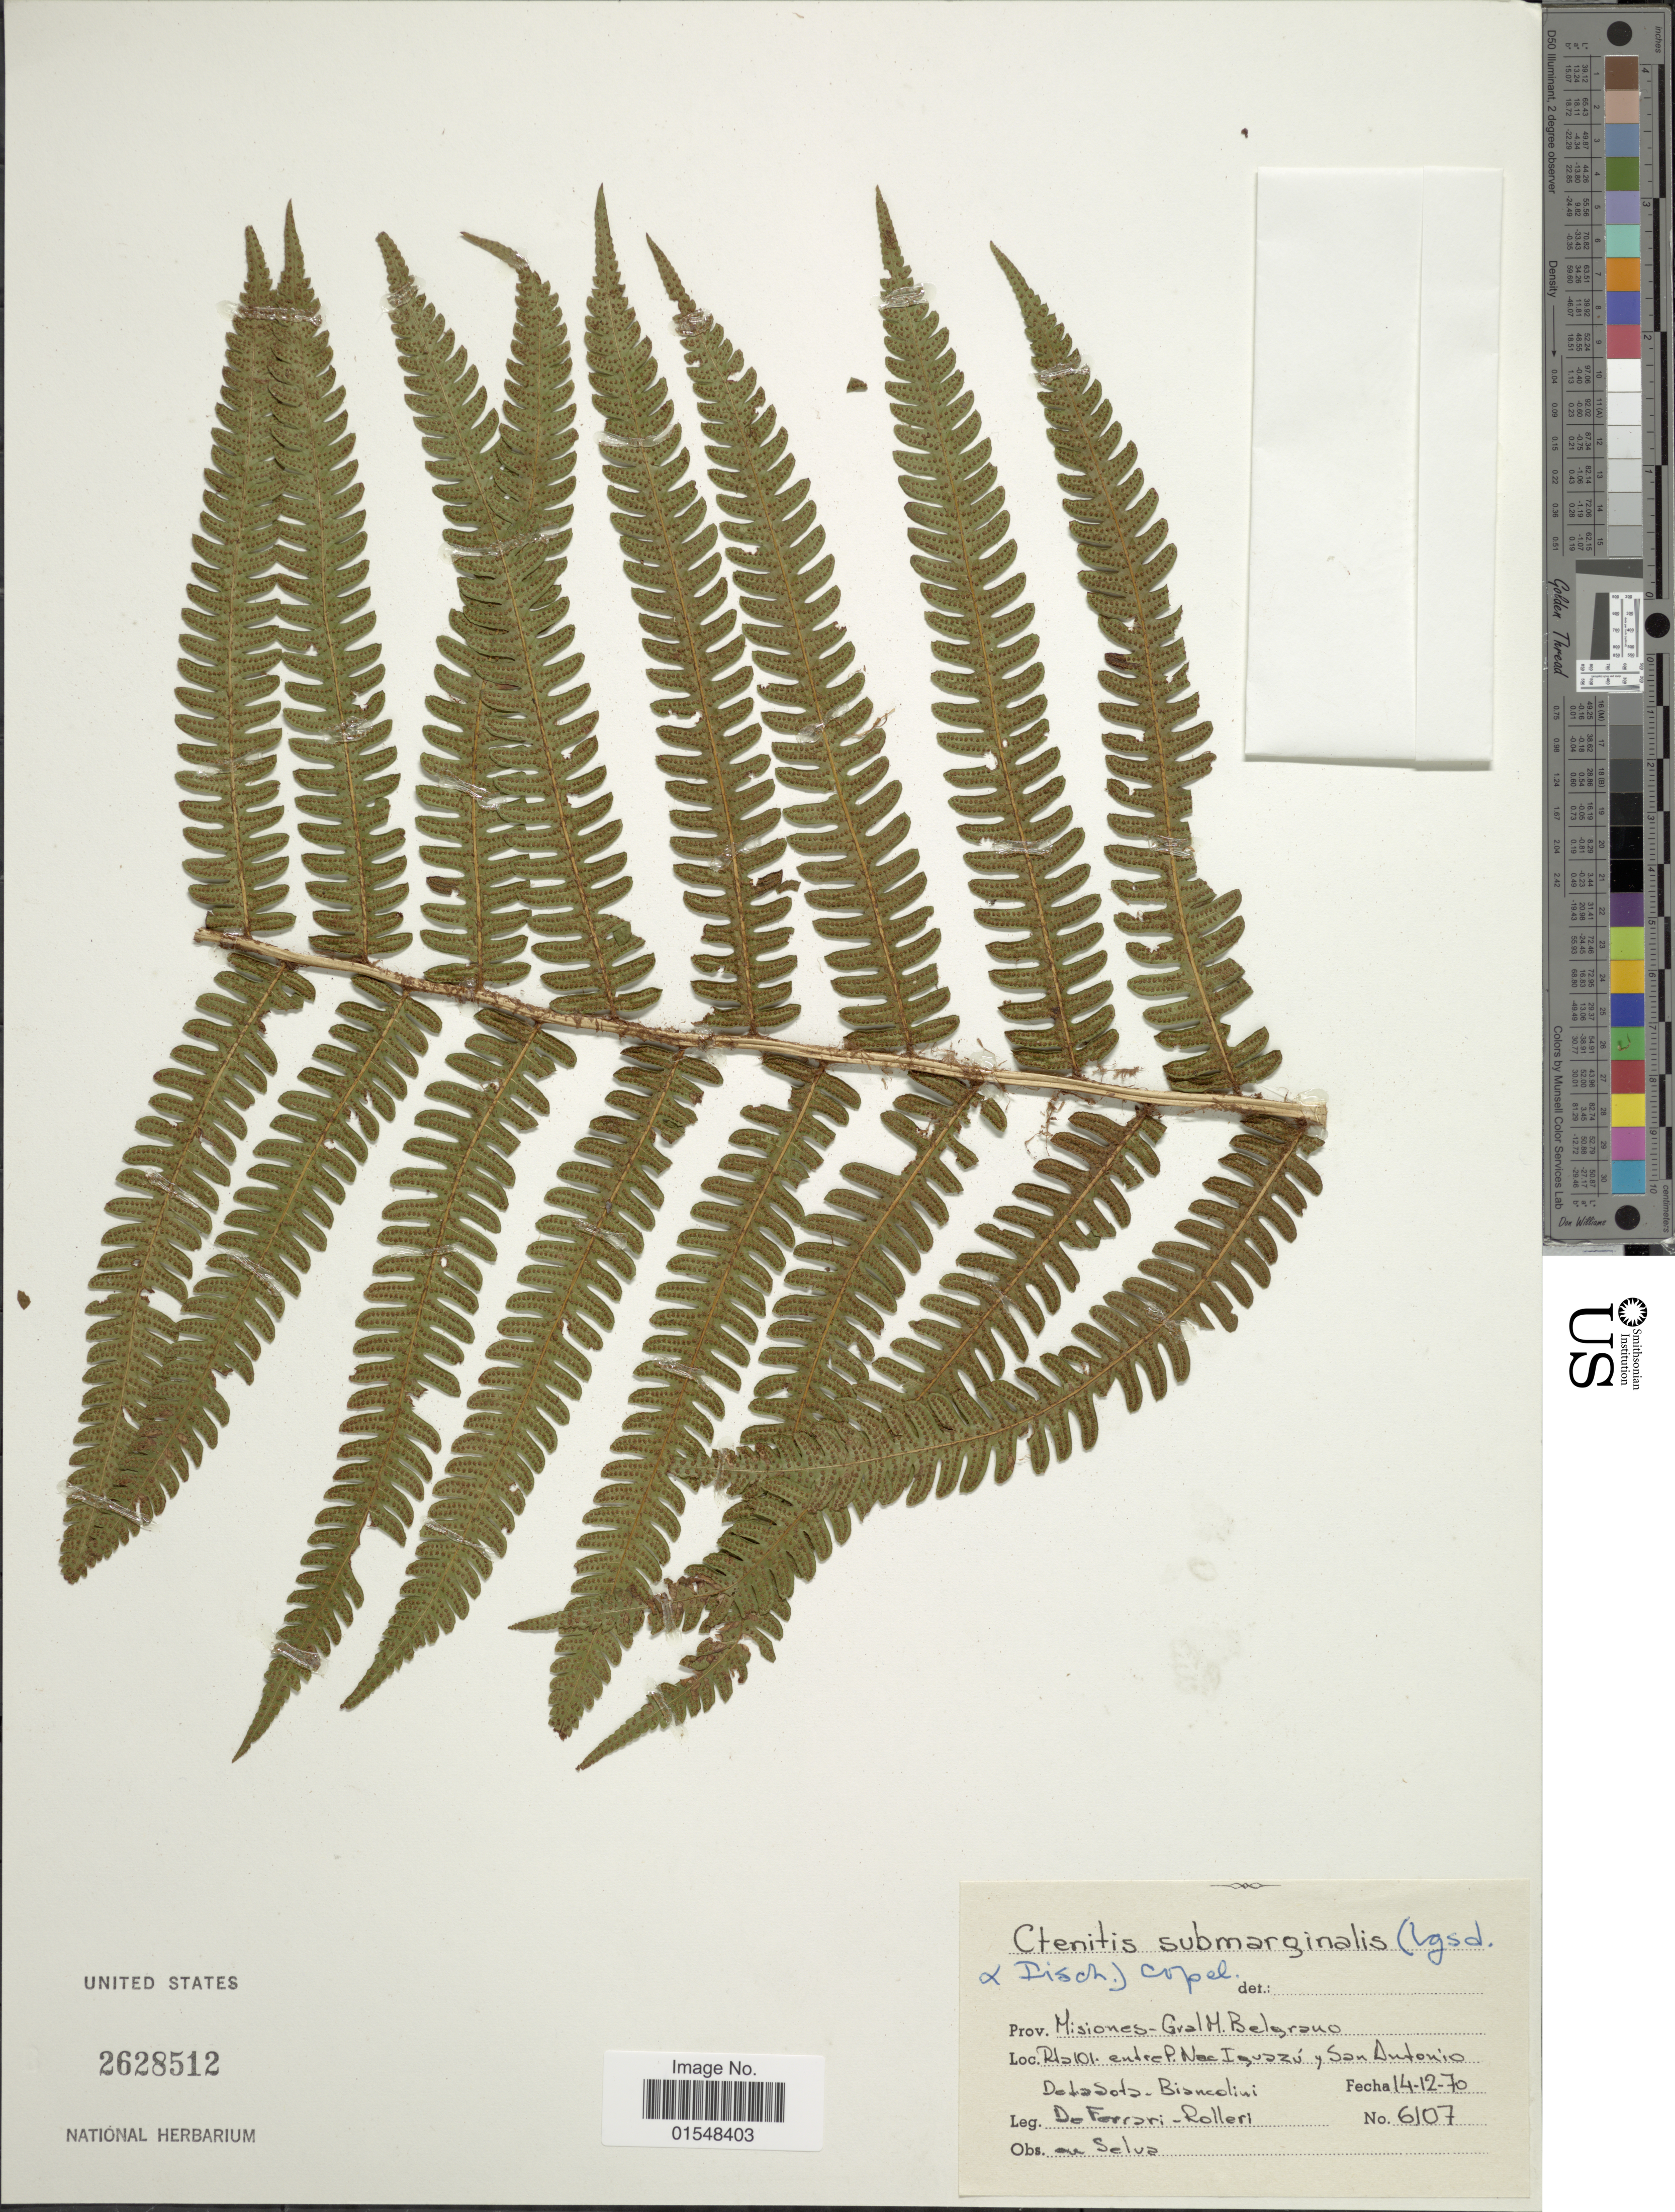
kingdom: Plantae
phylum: Tracheophyta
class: Polypodiopsida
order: Polypodiales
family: Dryopteridaceae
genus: Ctenitis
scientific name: Ctenitis submarginalis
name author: (Langsd. & Fisch.) Ching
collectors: E. dela Sota, Biancolini, Rolleri & De Ferrari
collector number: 6107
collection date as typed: Transcribed d/m/y: 14/12/70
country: Argentina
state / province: Misiones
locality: Gval M. Belgrauo, rta 101- entre P, Nac Iguazú y San Antonio deta Sta. Biancolini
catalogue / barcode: US 2628512